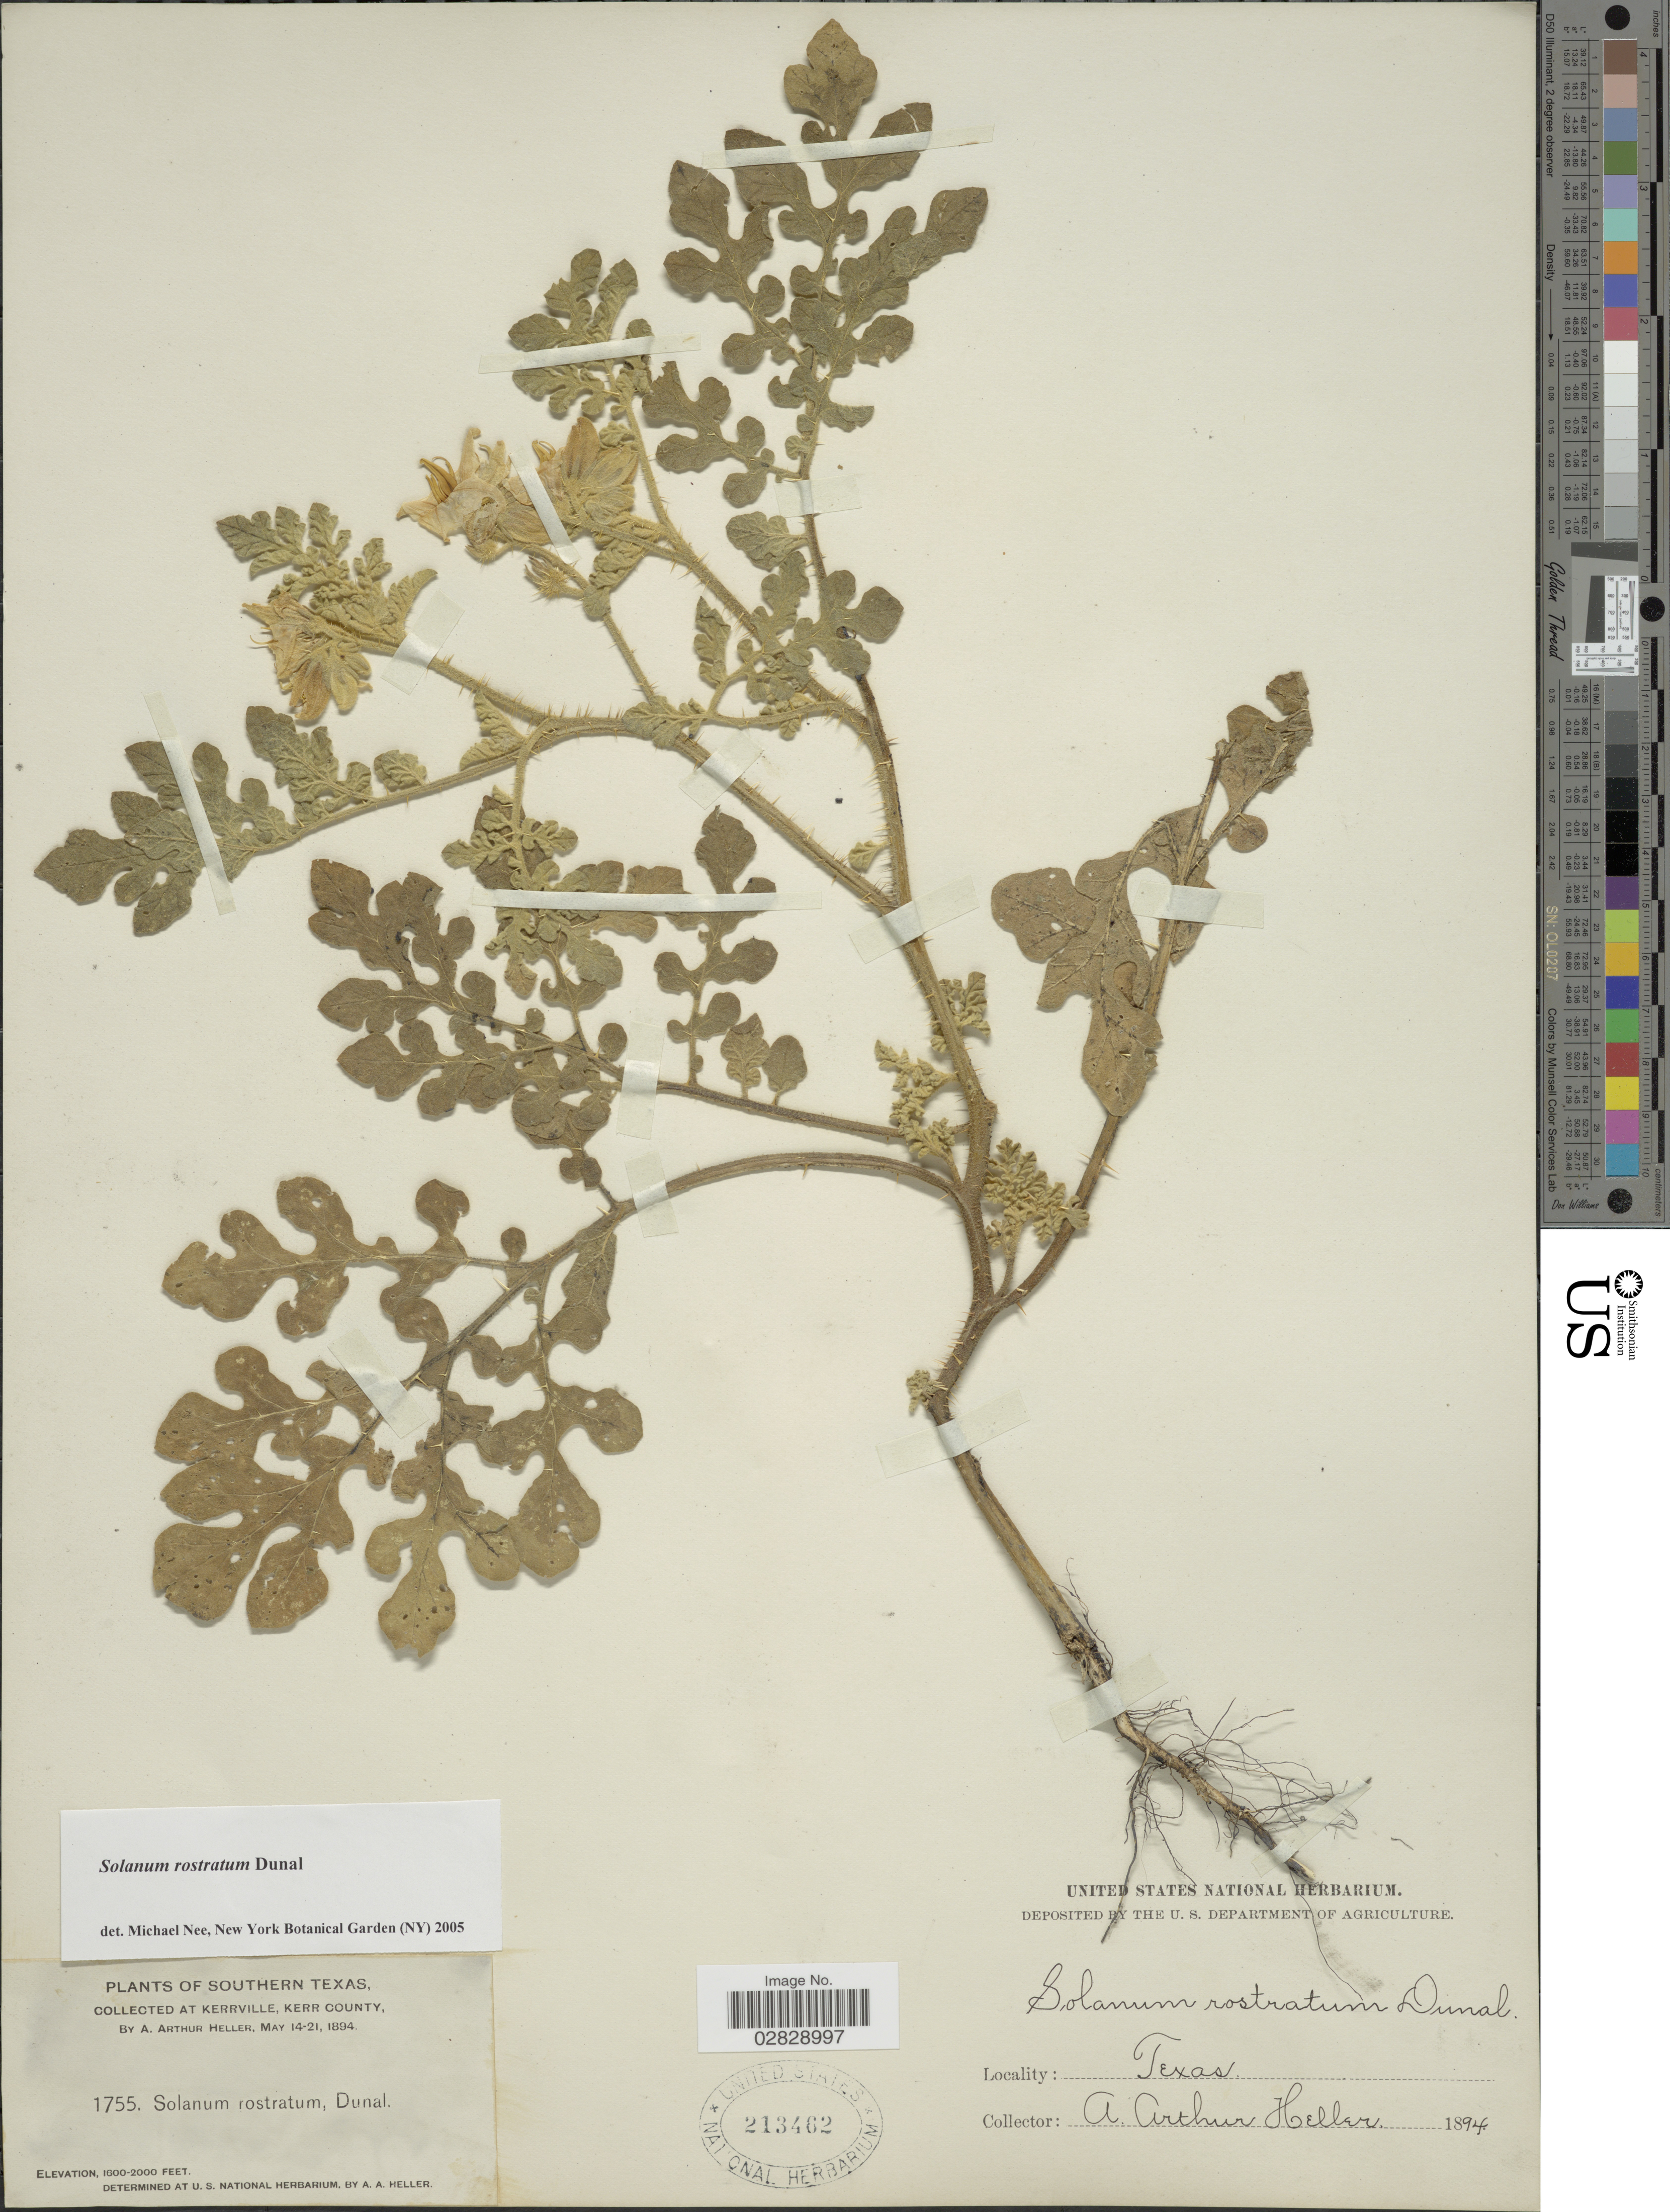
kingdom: Plantae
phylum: Tracheophyta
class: Magnoliopsida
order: Solanales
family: Solanaceae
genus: Solanum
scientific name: Solanum rostratum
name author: Dunal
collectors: A. A. Heller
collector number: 1755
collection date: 1894-05-14/1894-05-21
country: United States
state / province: Texas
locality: Southern Texas. At Kerrville, Kerr County.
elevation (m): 488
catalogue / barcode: US 213462